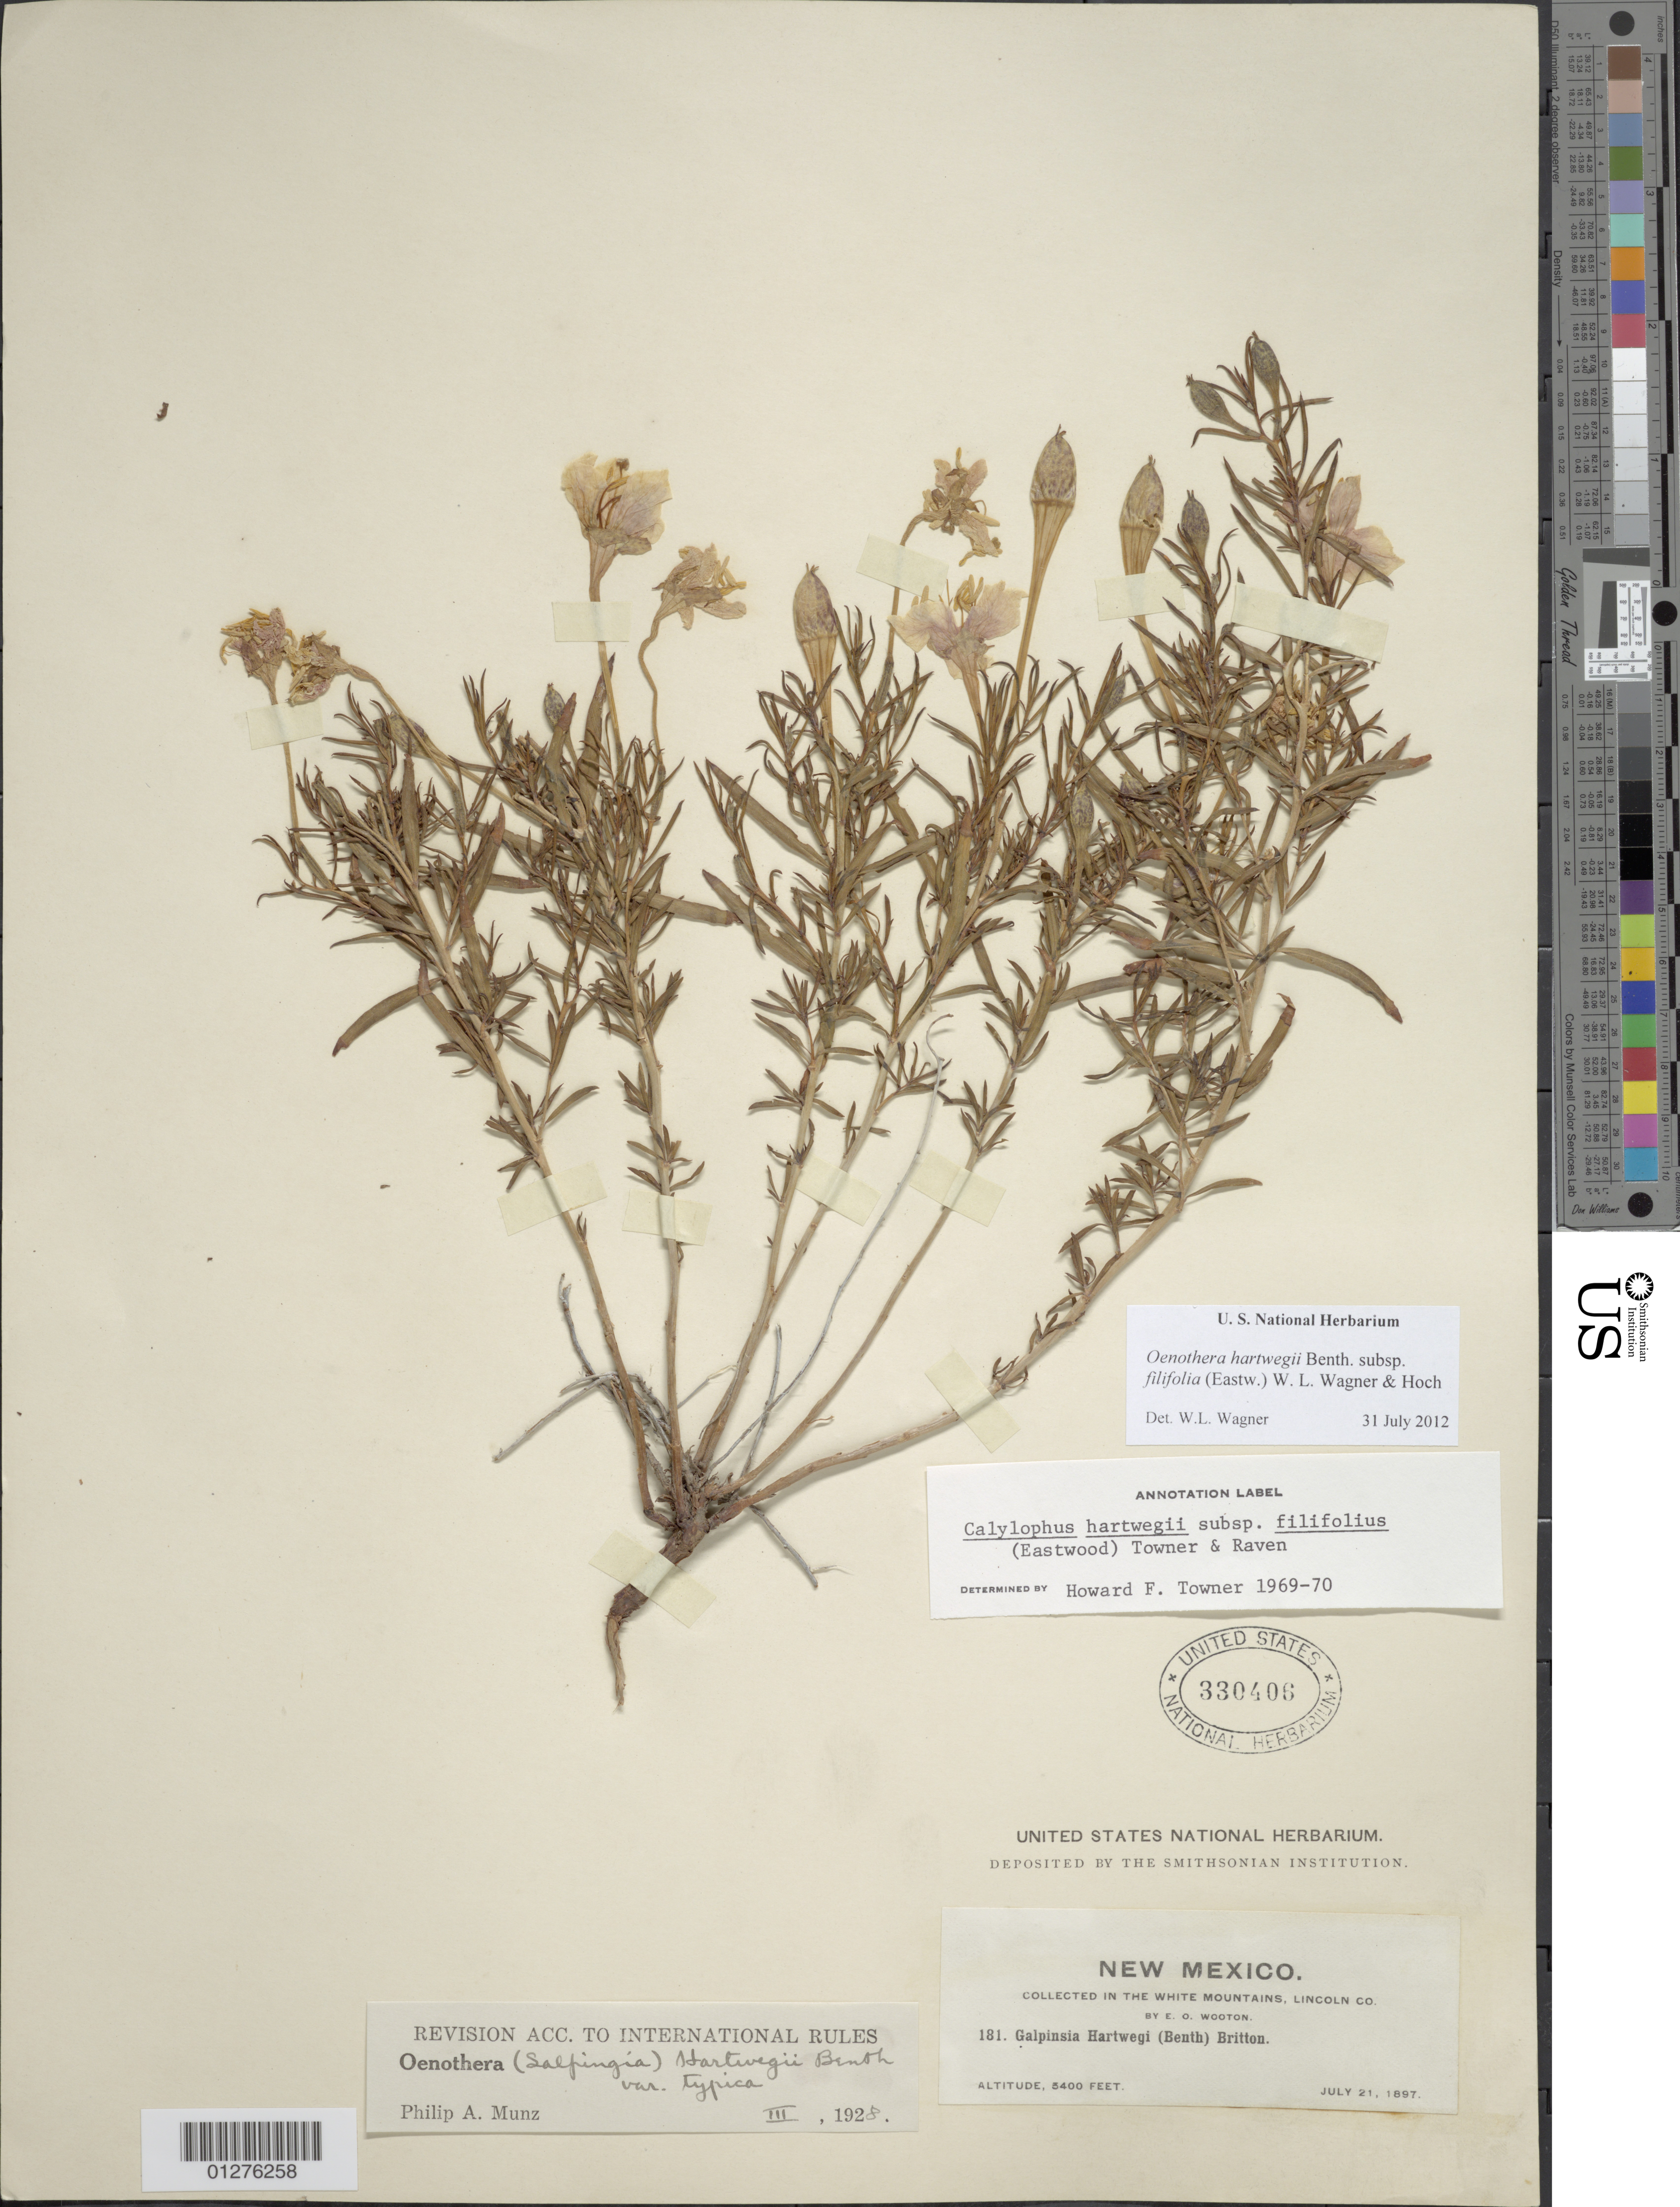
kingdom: Plantae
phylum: Tracheophyta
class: Magnoliopsida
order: Myrtales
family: Onagraceae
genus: Oenothera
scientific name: Oenothera hartwegii subsp. filifolia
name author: (Eastw.) W.L. Wagner & Hoch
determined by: Wagner, W. L., (BOT), Smithsonian Institution - National Museum of Natural History (UNITED STATES)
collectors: E. O. Wooton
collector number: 181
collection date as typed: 21 Jul 1897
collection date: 1897-07-21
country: United States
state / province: New Mexico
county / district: Lincoln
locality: White Mountains.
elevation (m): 1646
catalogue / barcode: US 330406